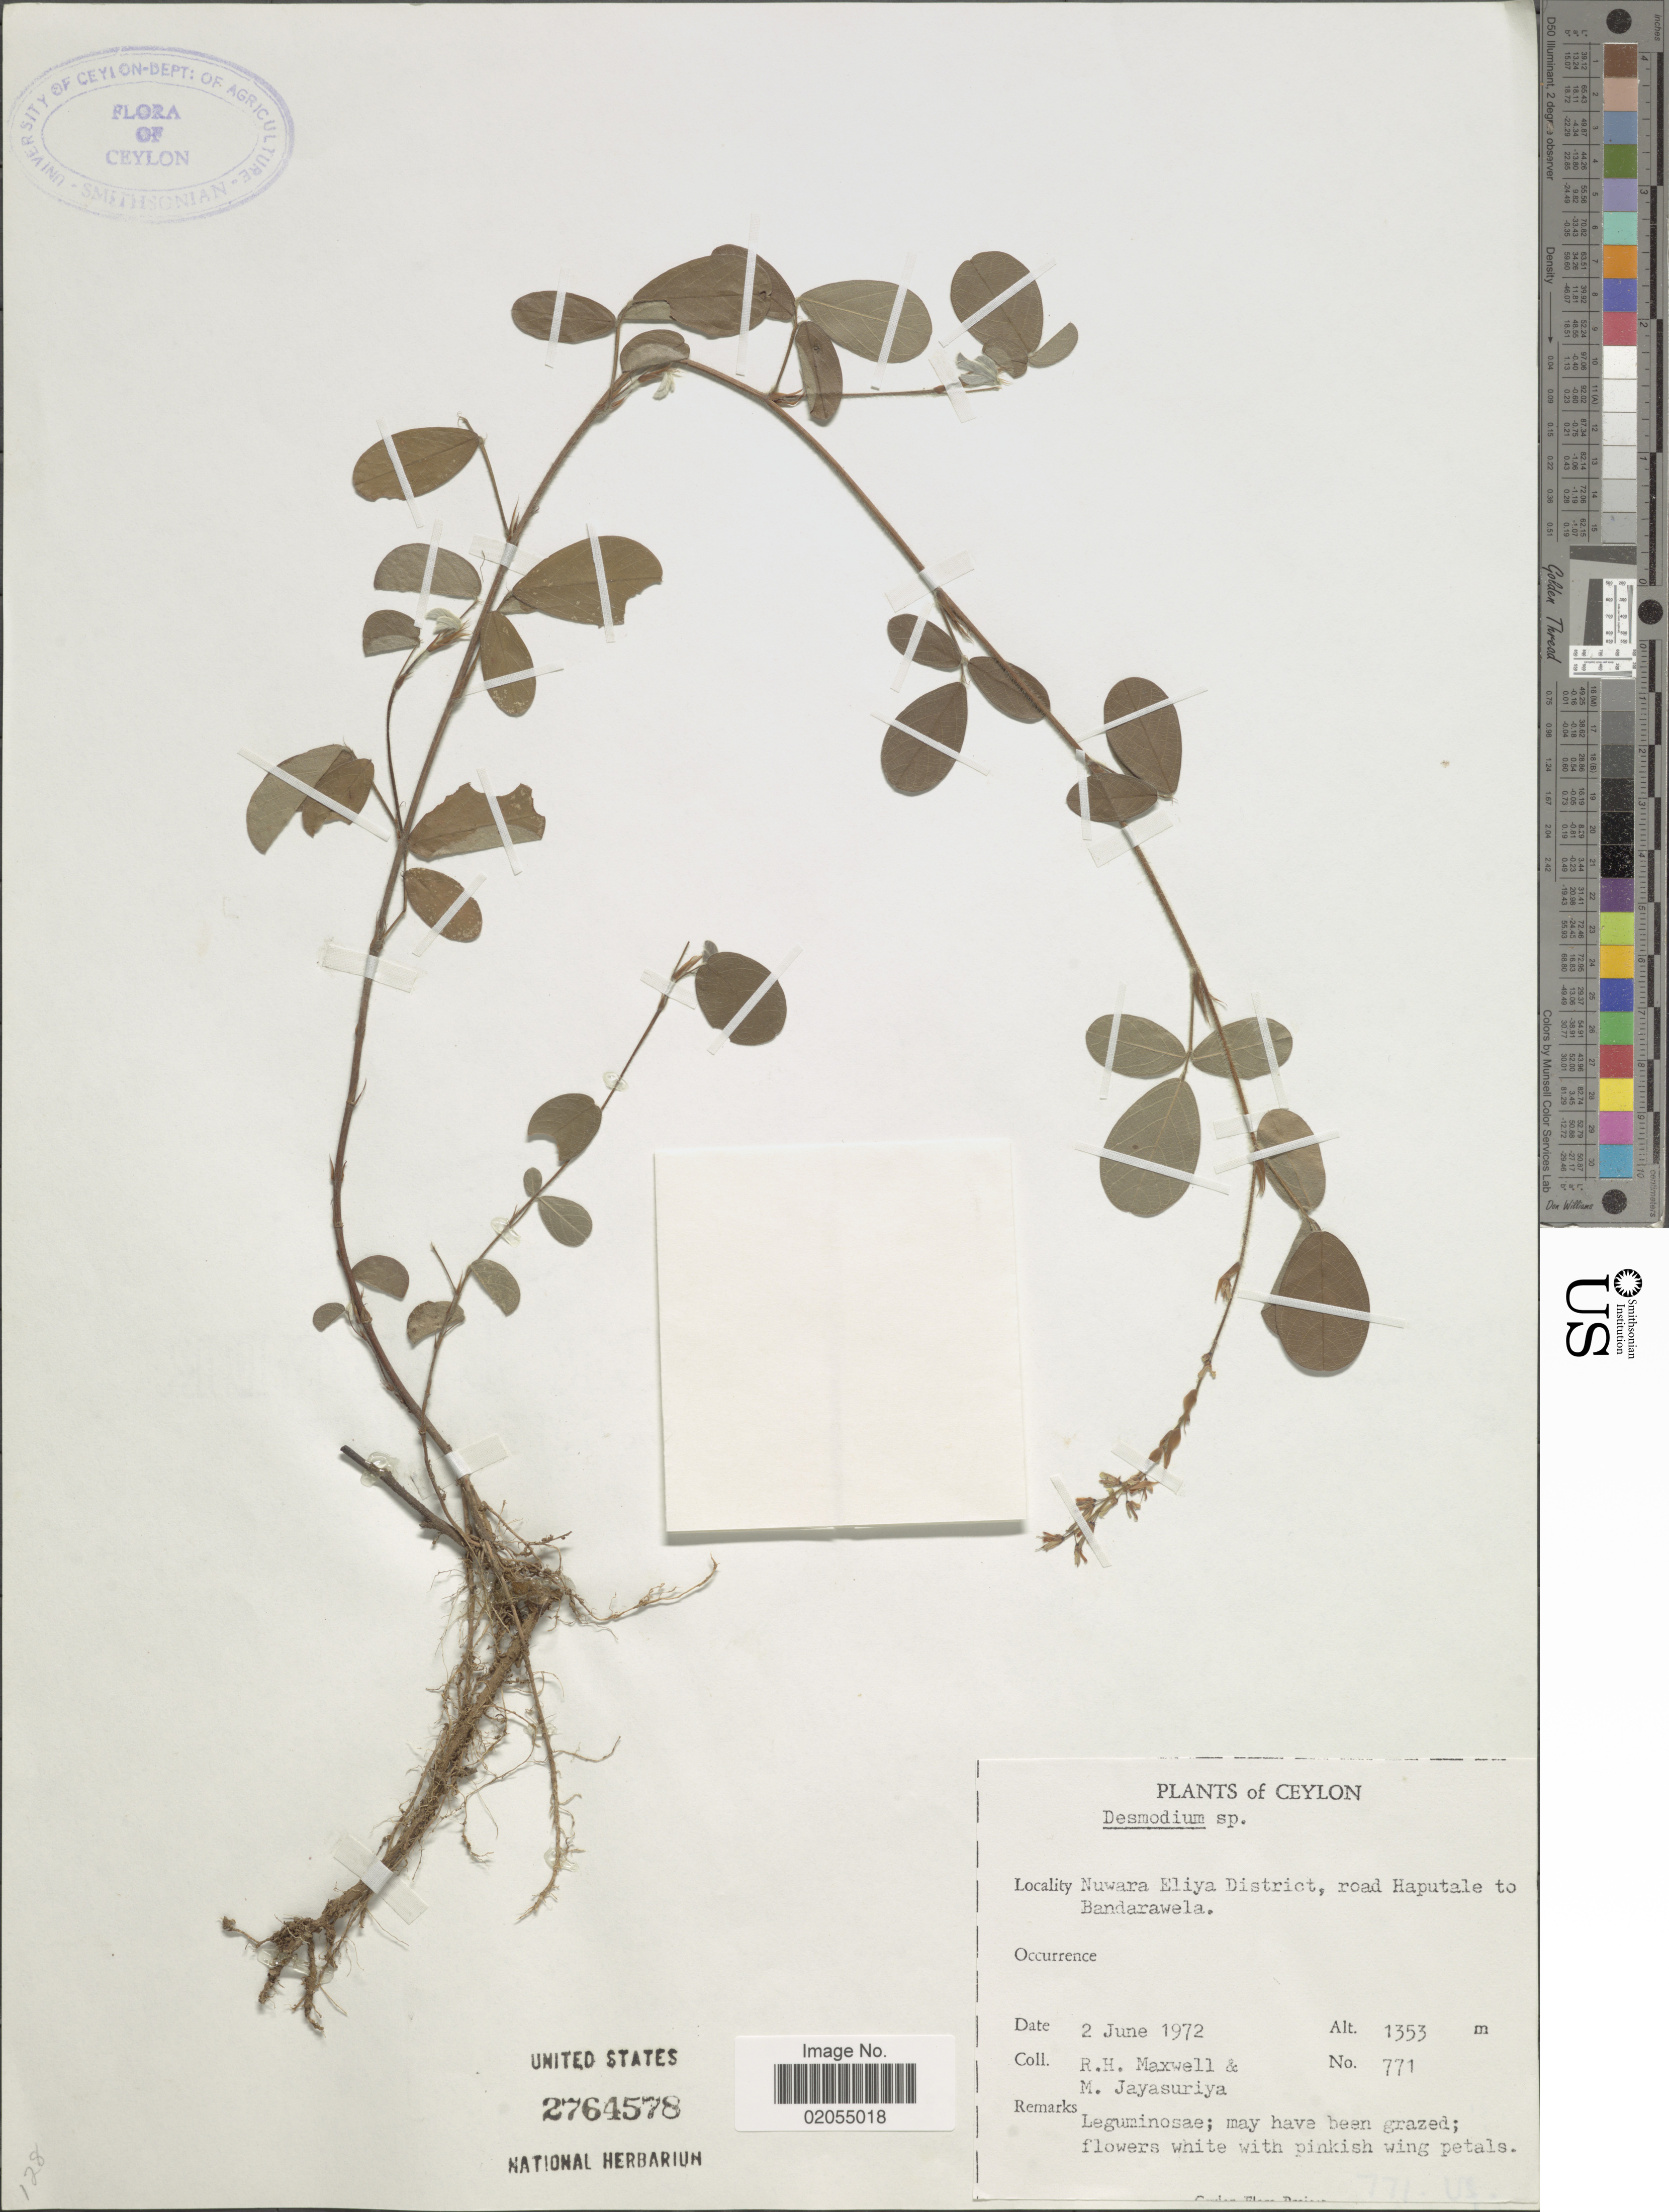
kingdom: Plantae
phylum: Tracheophyta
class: Magnoliopsida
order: Fabales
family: Fabaceae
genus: Desmodium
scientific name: Desmodium sp.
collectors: R. Maxwell & M. Jayasuriya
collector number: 771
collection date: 1972-06-02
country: Sri Lanka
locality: Ceylon. Nuwara Eliya District, road Haputale to Bandarawela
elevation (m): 1353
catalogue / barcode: US 2764578